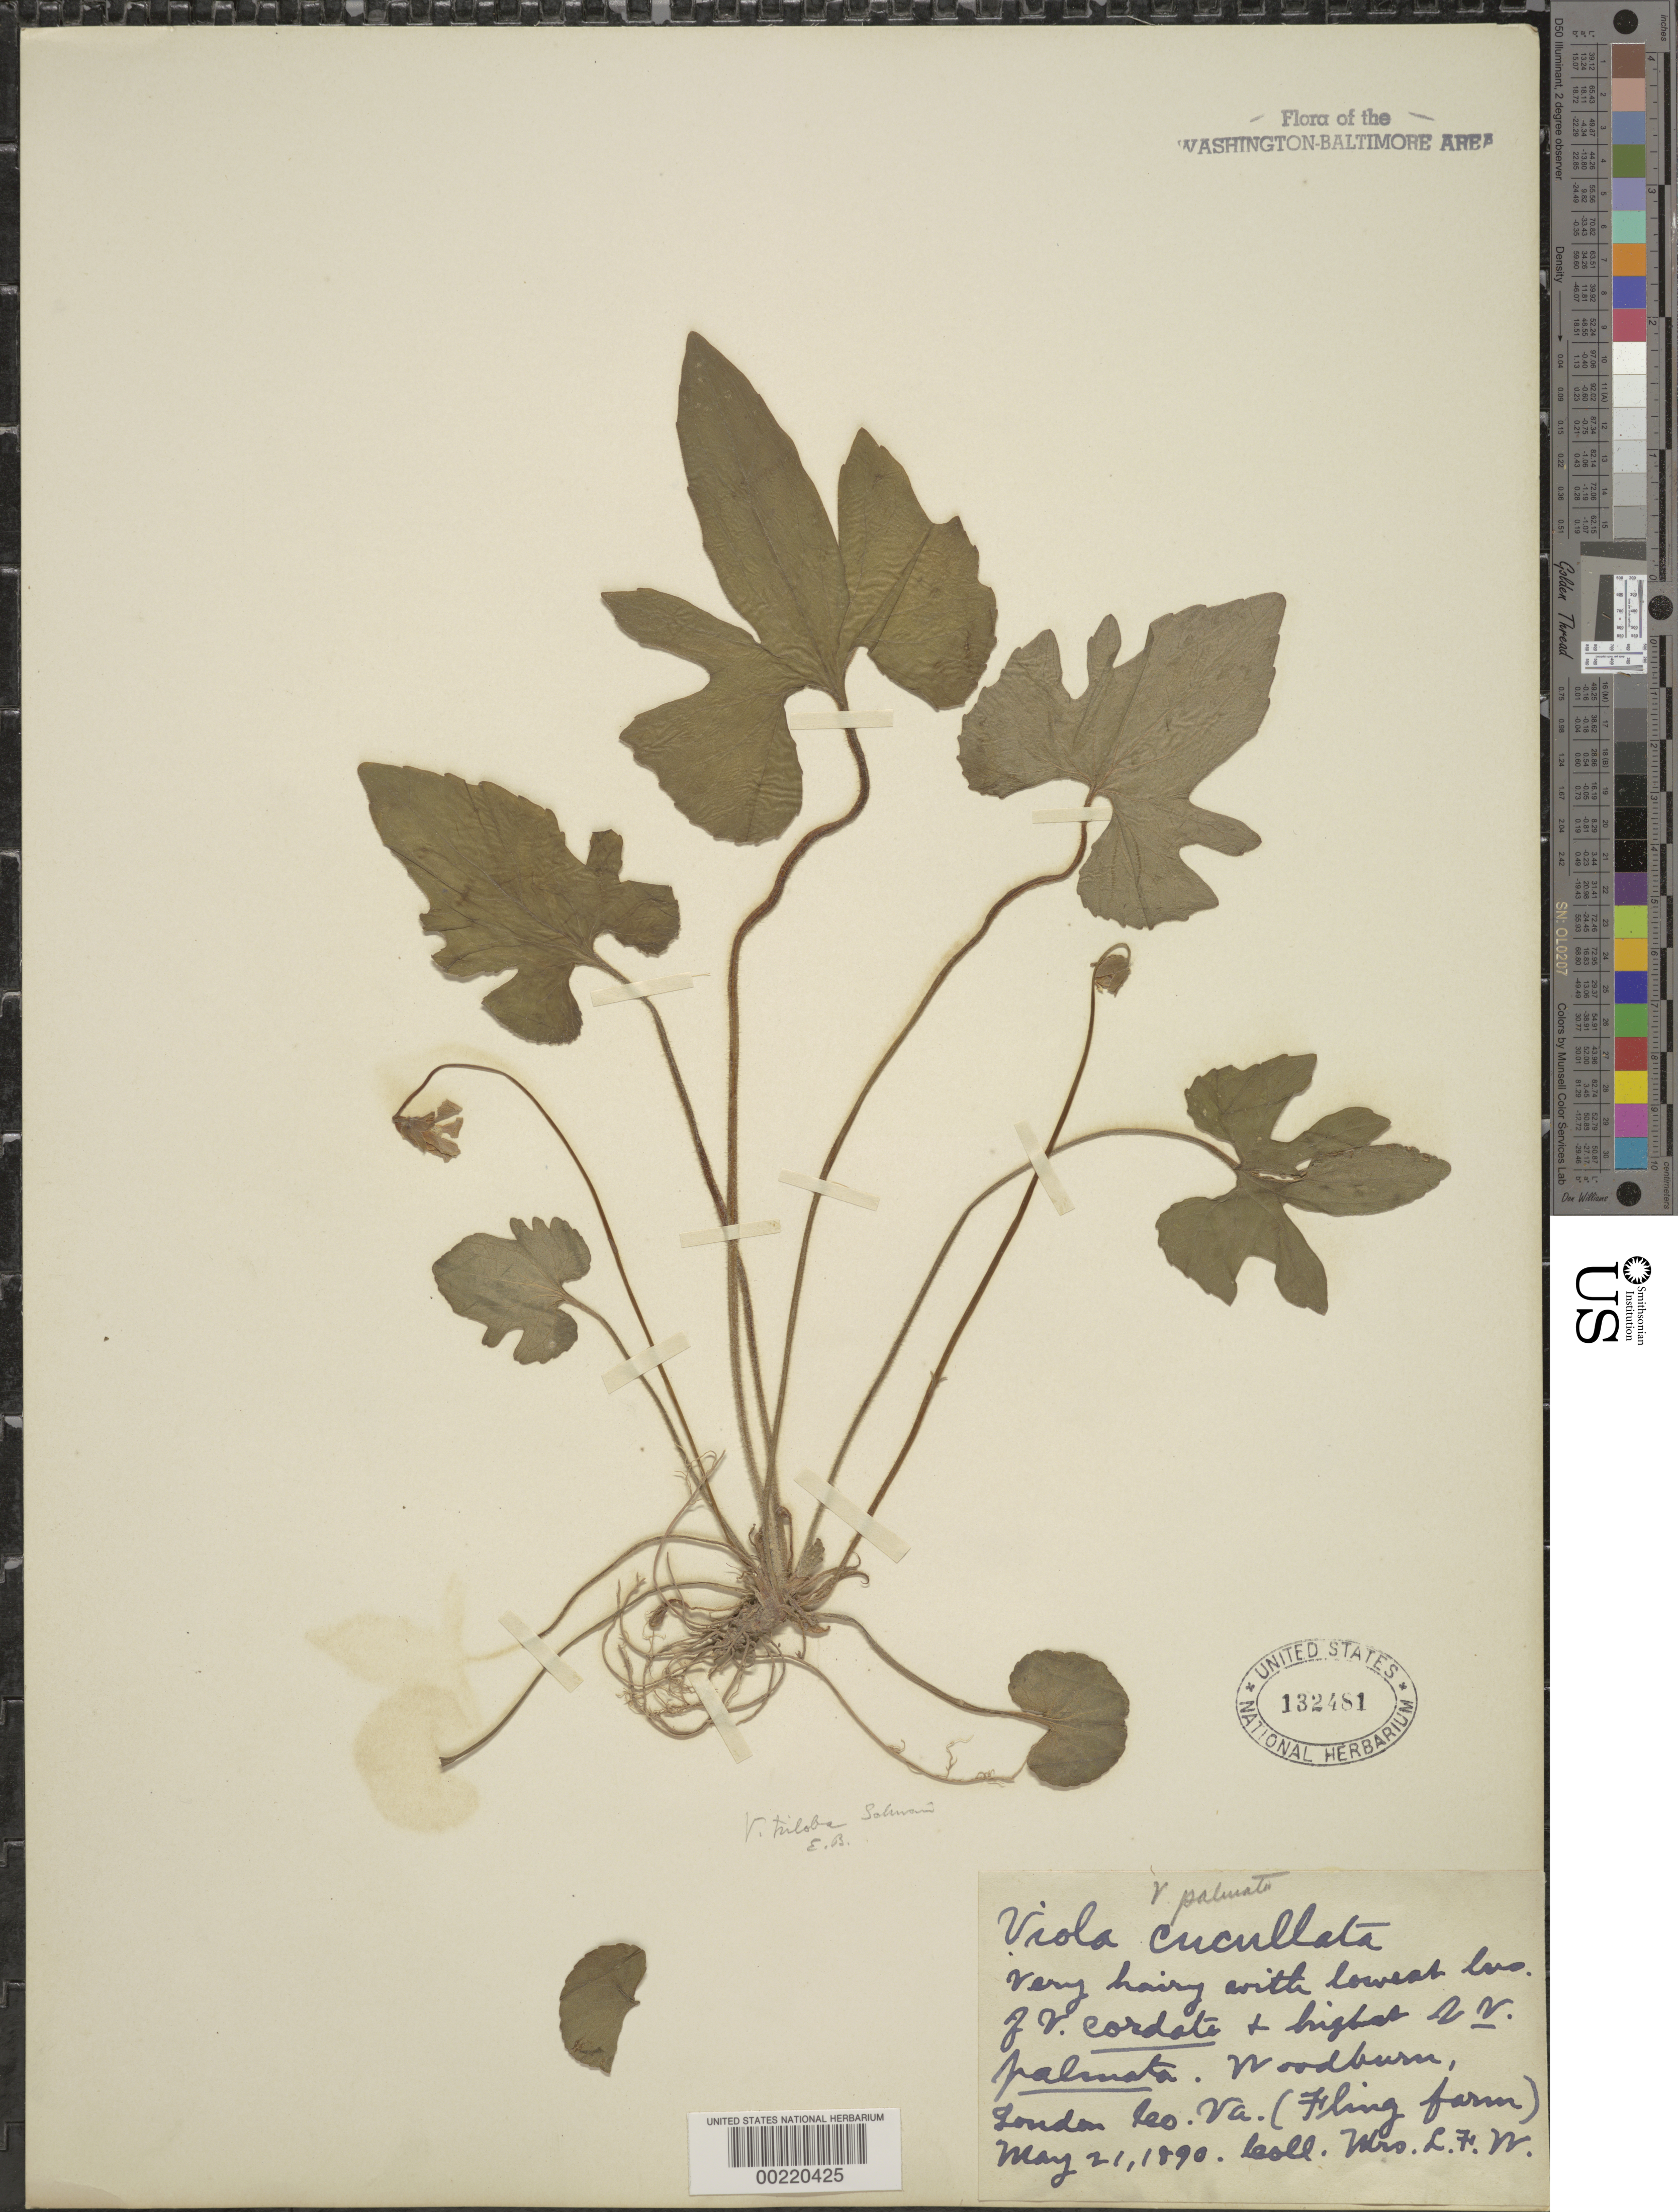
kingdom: Plantae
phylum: Tracheophyta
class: Magnoliopsida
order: Malpighiales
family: Violaceae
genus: Viola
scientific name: Viola palmata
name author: L.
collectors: L. F. Ward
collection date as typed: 21 May 1890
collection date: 1890-05-21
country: United States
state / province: Virginia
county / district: Loudoun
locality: Woodburn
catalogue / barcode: US 132481